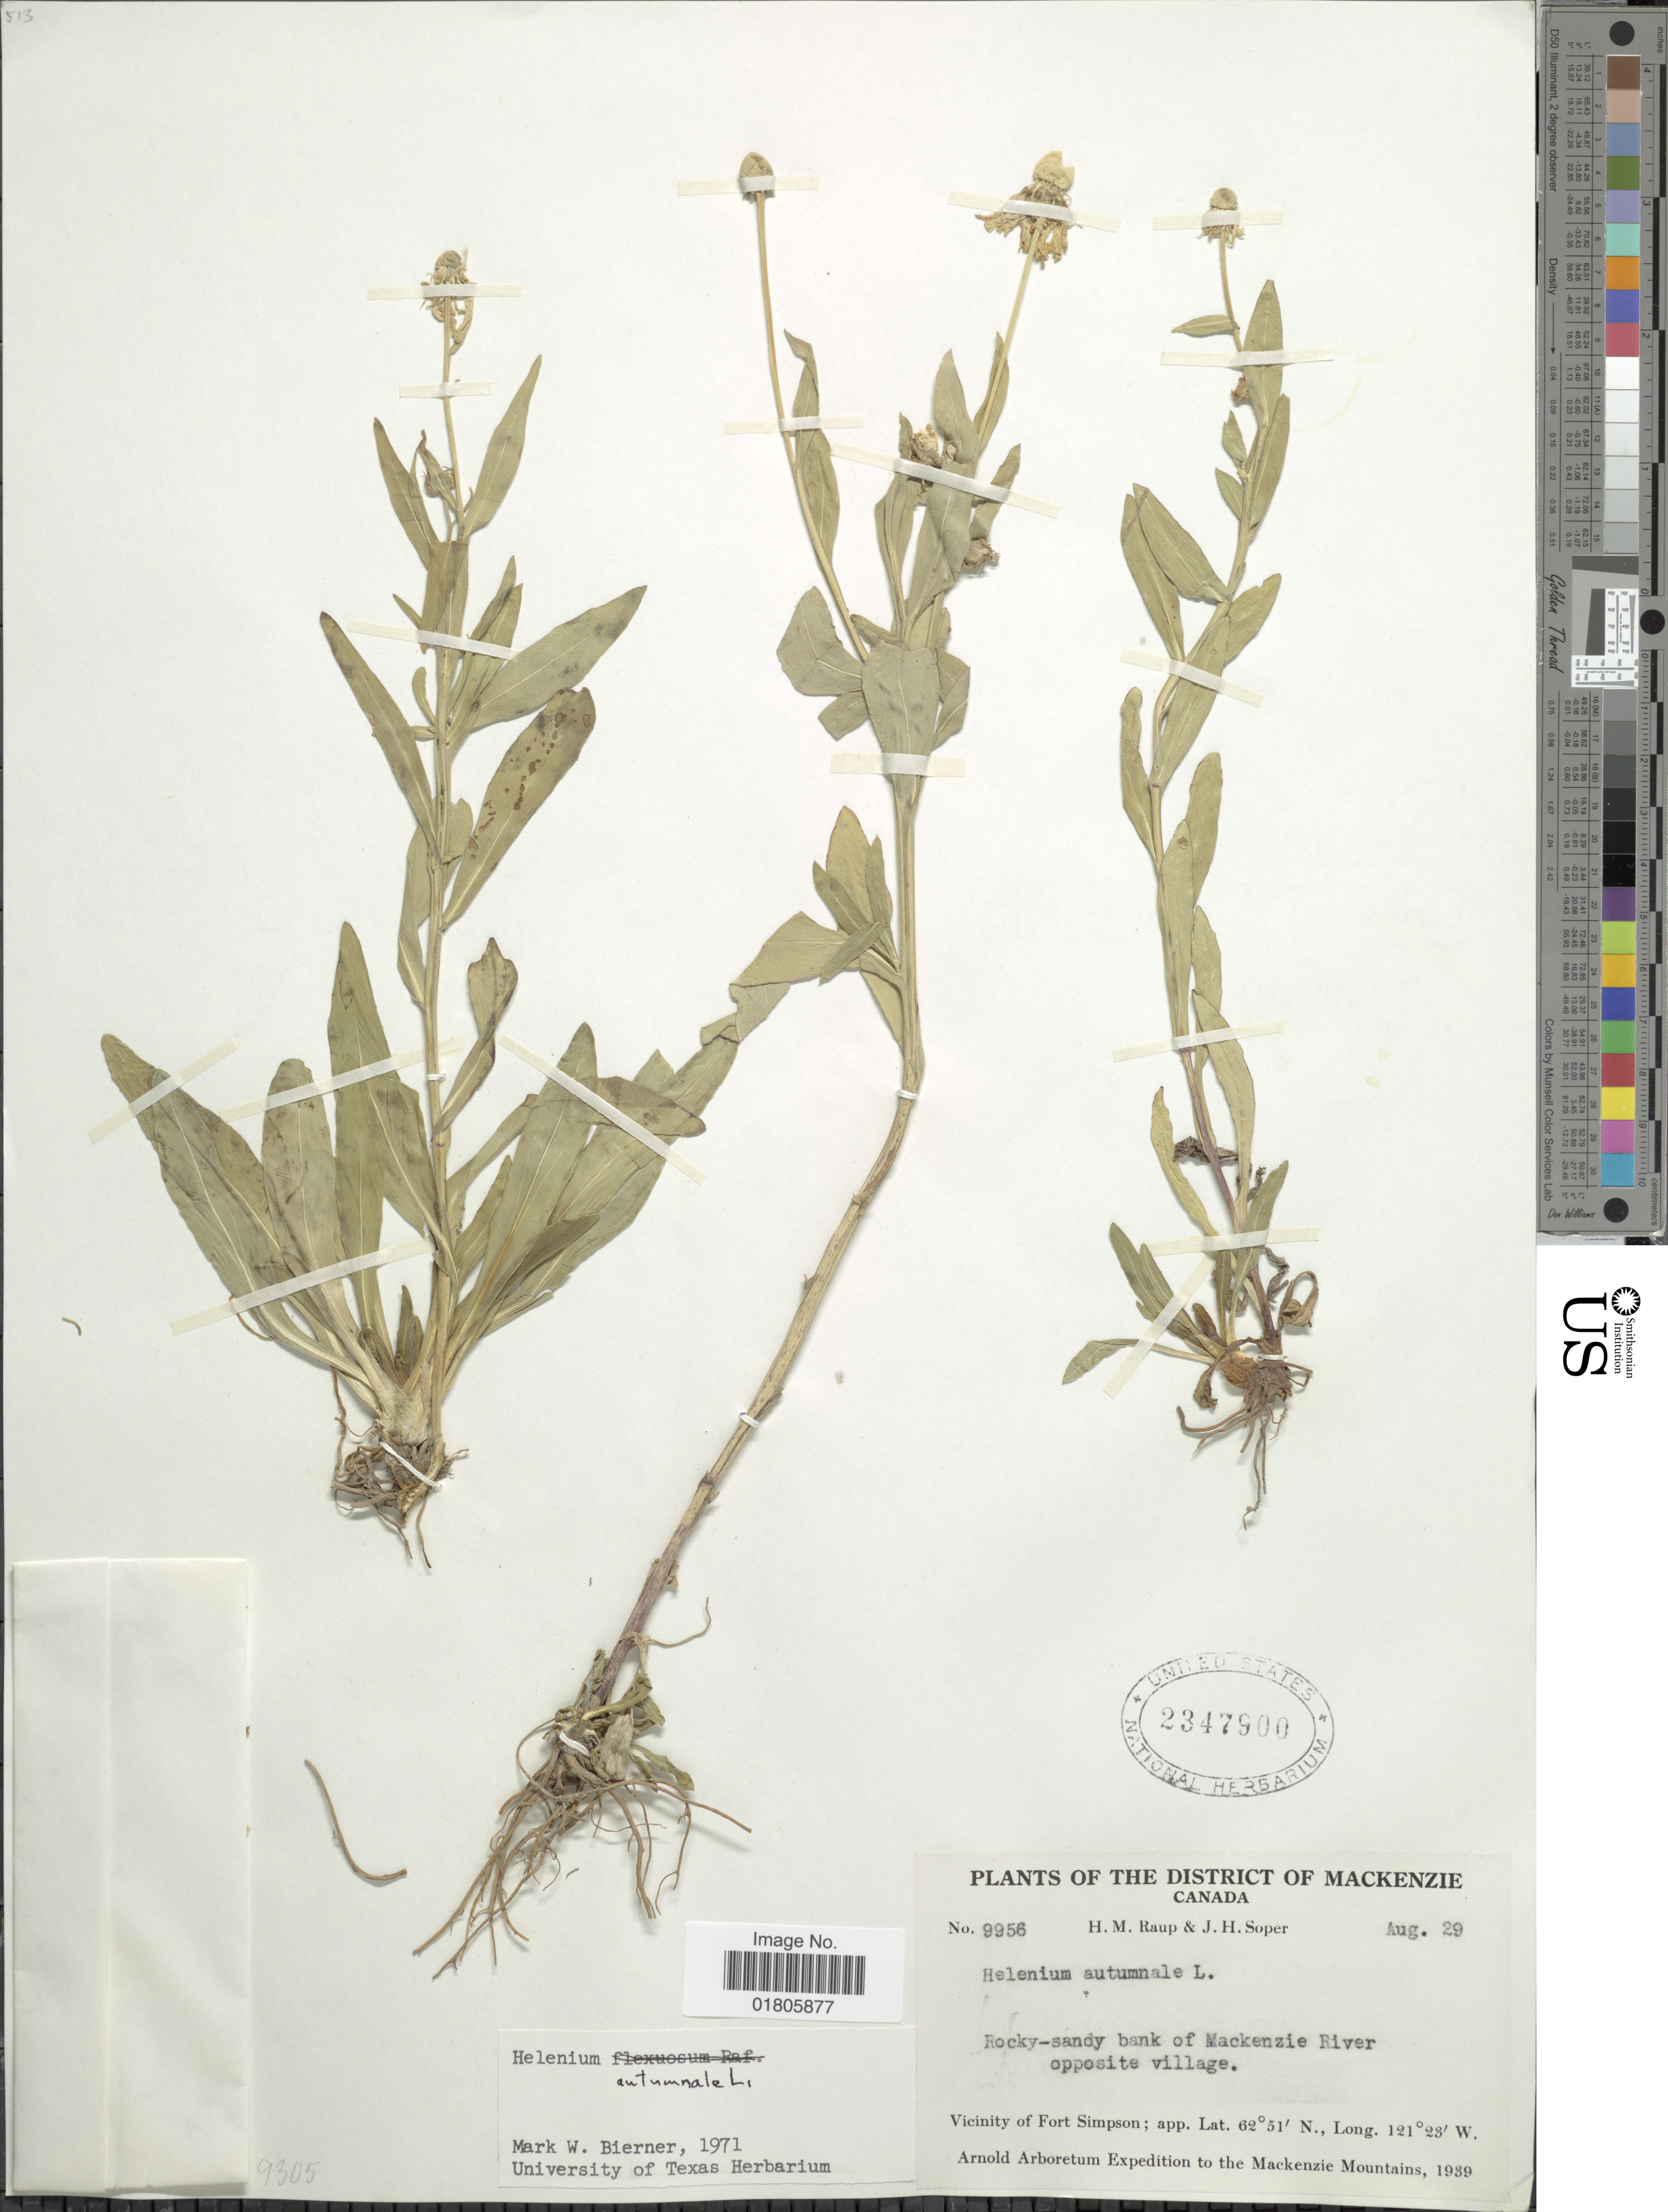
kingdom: Plantae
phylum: Tracheophyta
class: Magnoliopsida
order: Asterales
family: Asteraceae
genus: Helenium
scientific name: Helenium autumnale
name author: L.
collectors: H. Raup & J. H. Soper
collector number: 9956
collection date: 1939-08-29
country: Canada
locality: District of Mackenzie. Vicinity of Fort Simpson. Makenzie river opposite village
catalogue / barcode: US 2347900